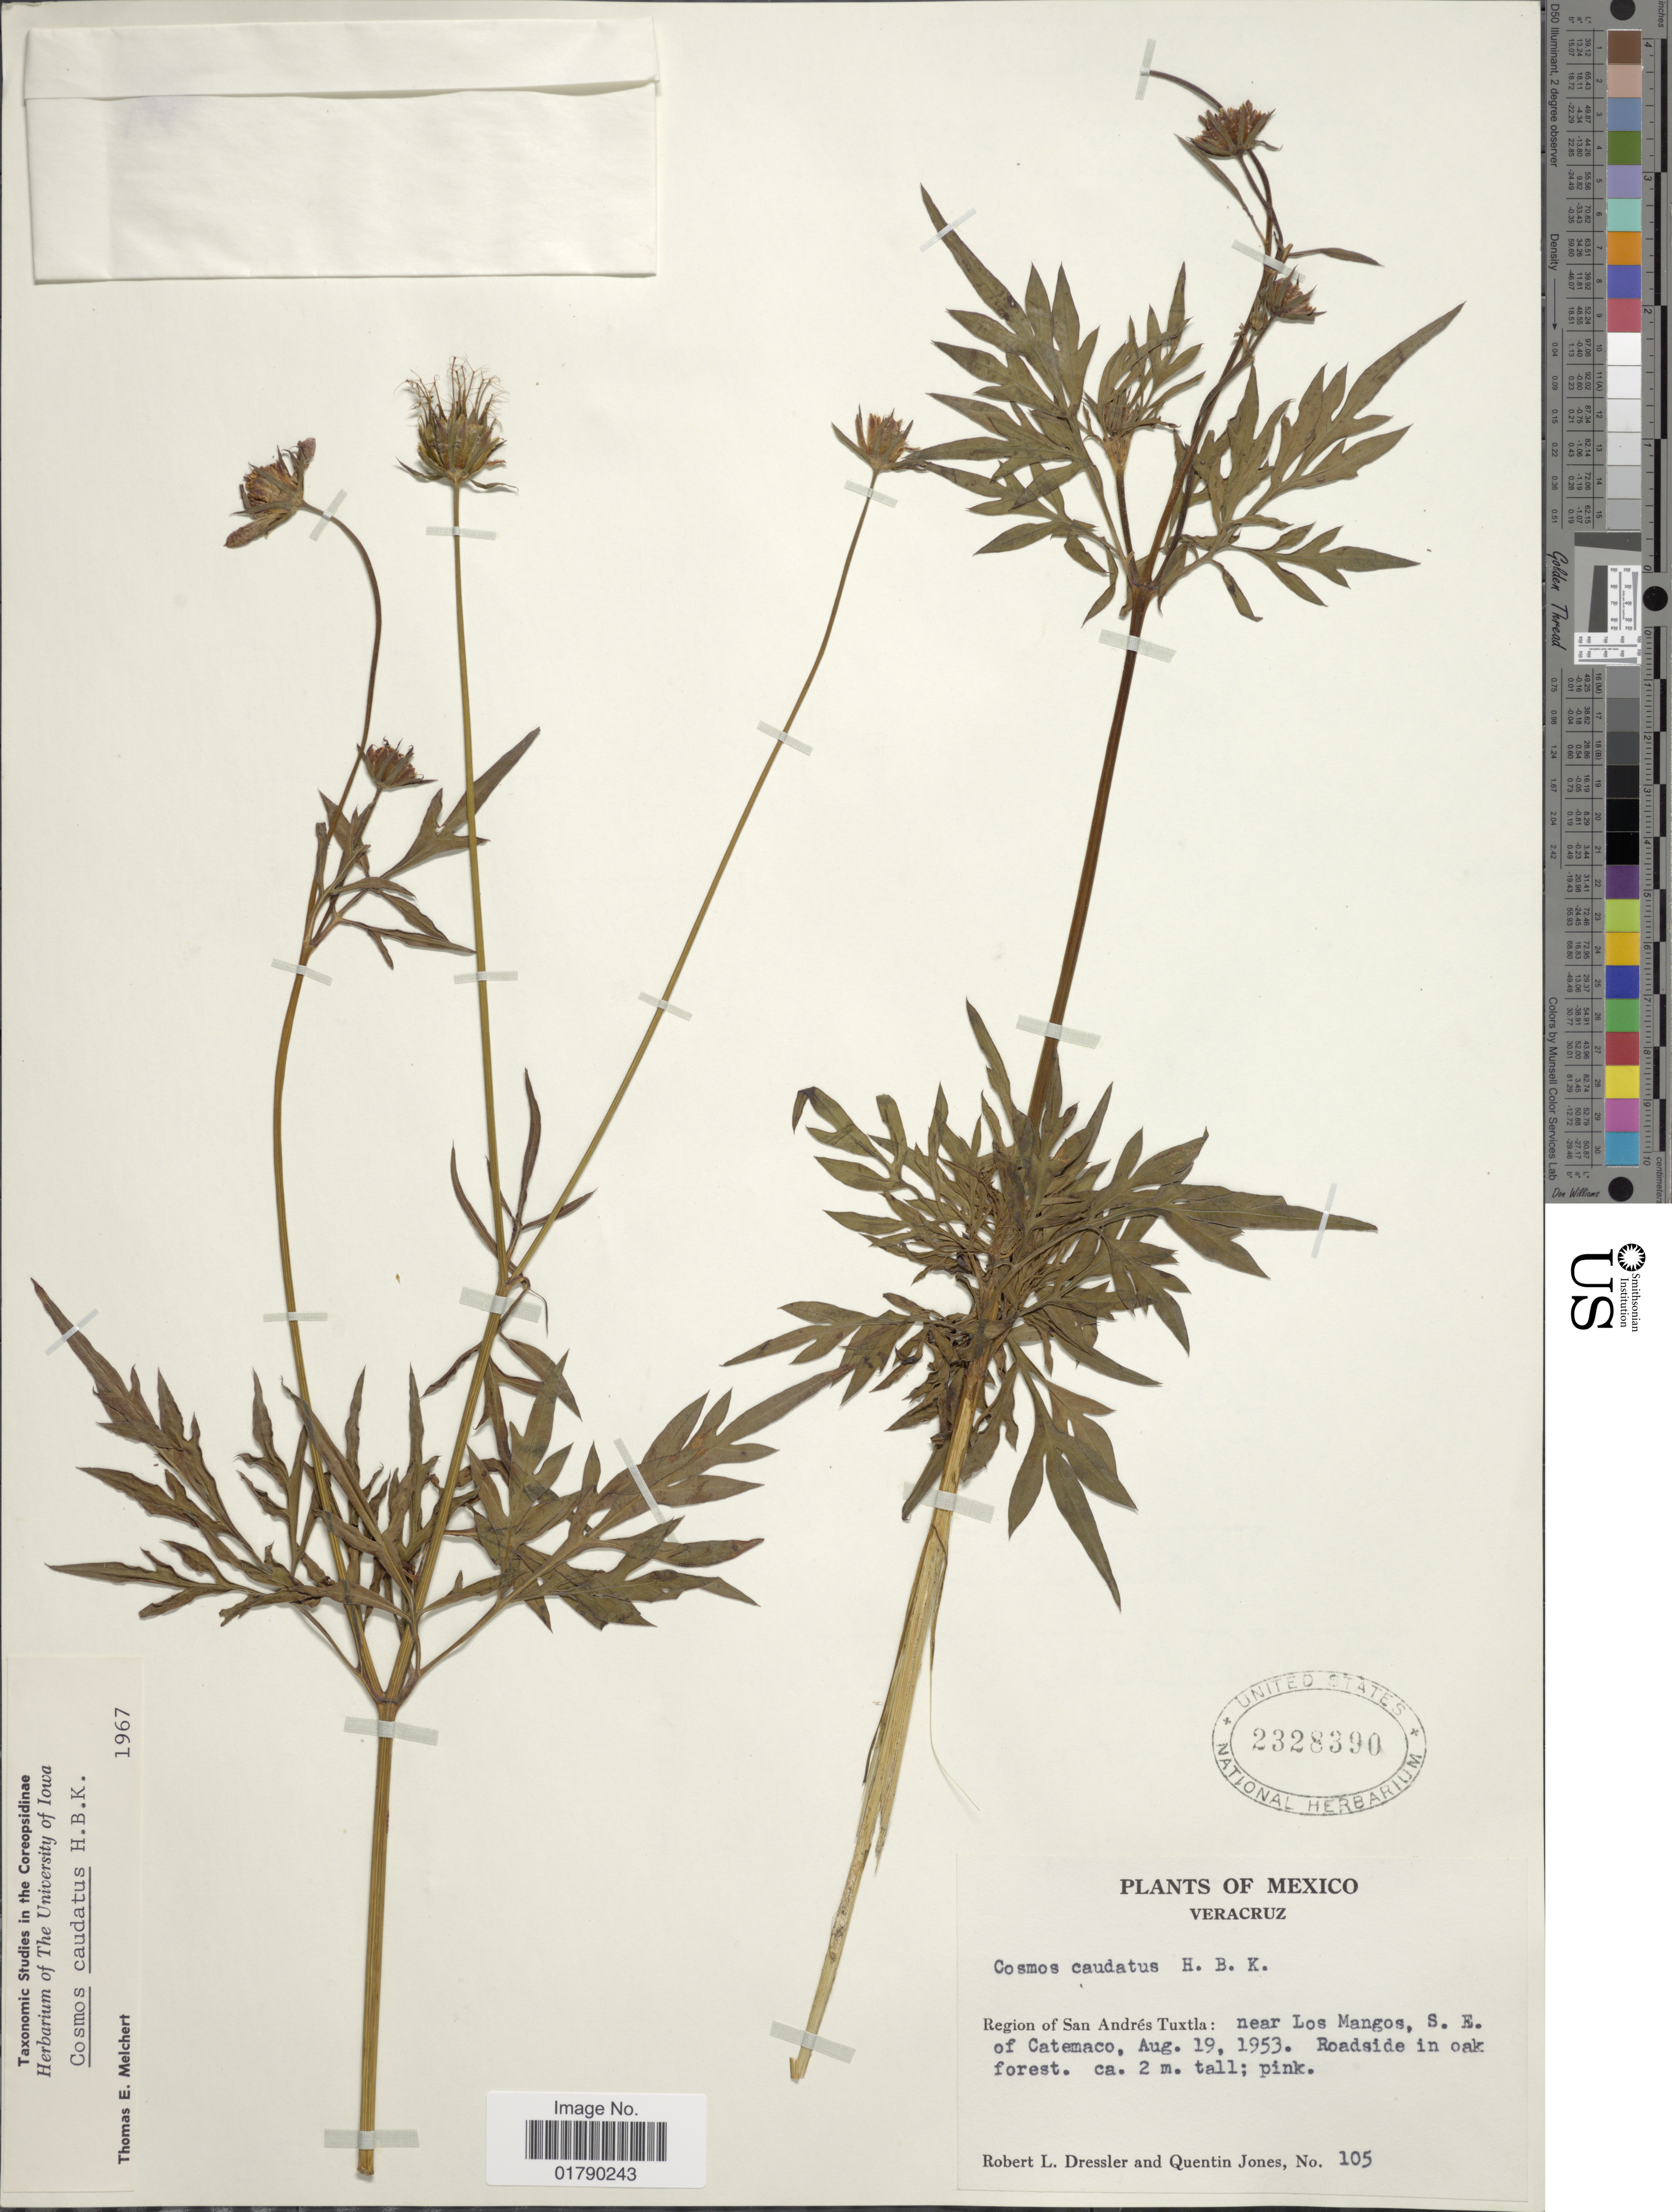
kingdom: Plantae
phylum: Tracheophyta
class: Magnoliopsida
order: Asterales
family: Asteraceae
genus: Cosmos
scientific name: Cosmos caudatus var. exaristatus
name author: Sherff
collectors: R. Dressler & Q. Jones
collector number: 105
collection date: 1953-08-19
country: Mexico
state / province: Veracruz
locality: Veracruz, Region of San Andres Tuxtla, near Los Mangos, S. E. of Catemaco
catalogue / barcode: US 2328390